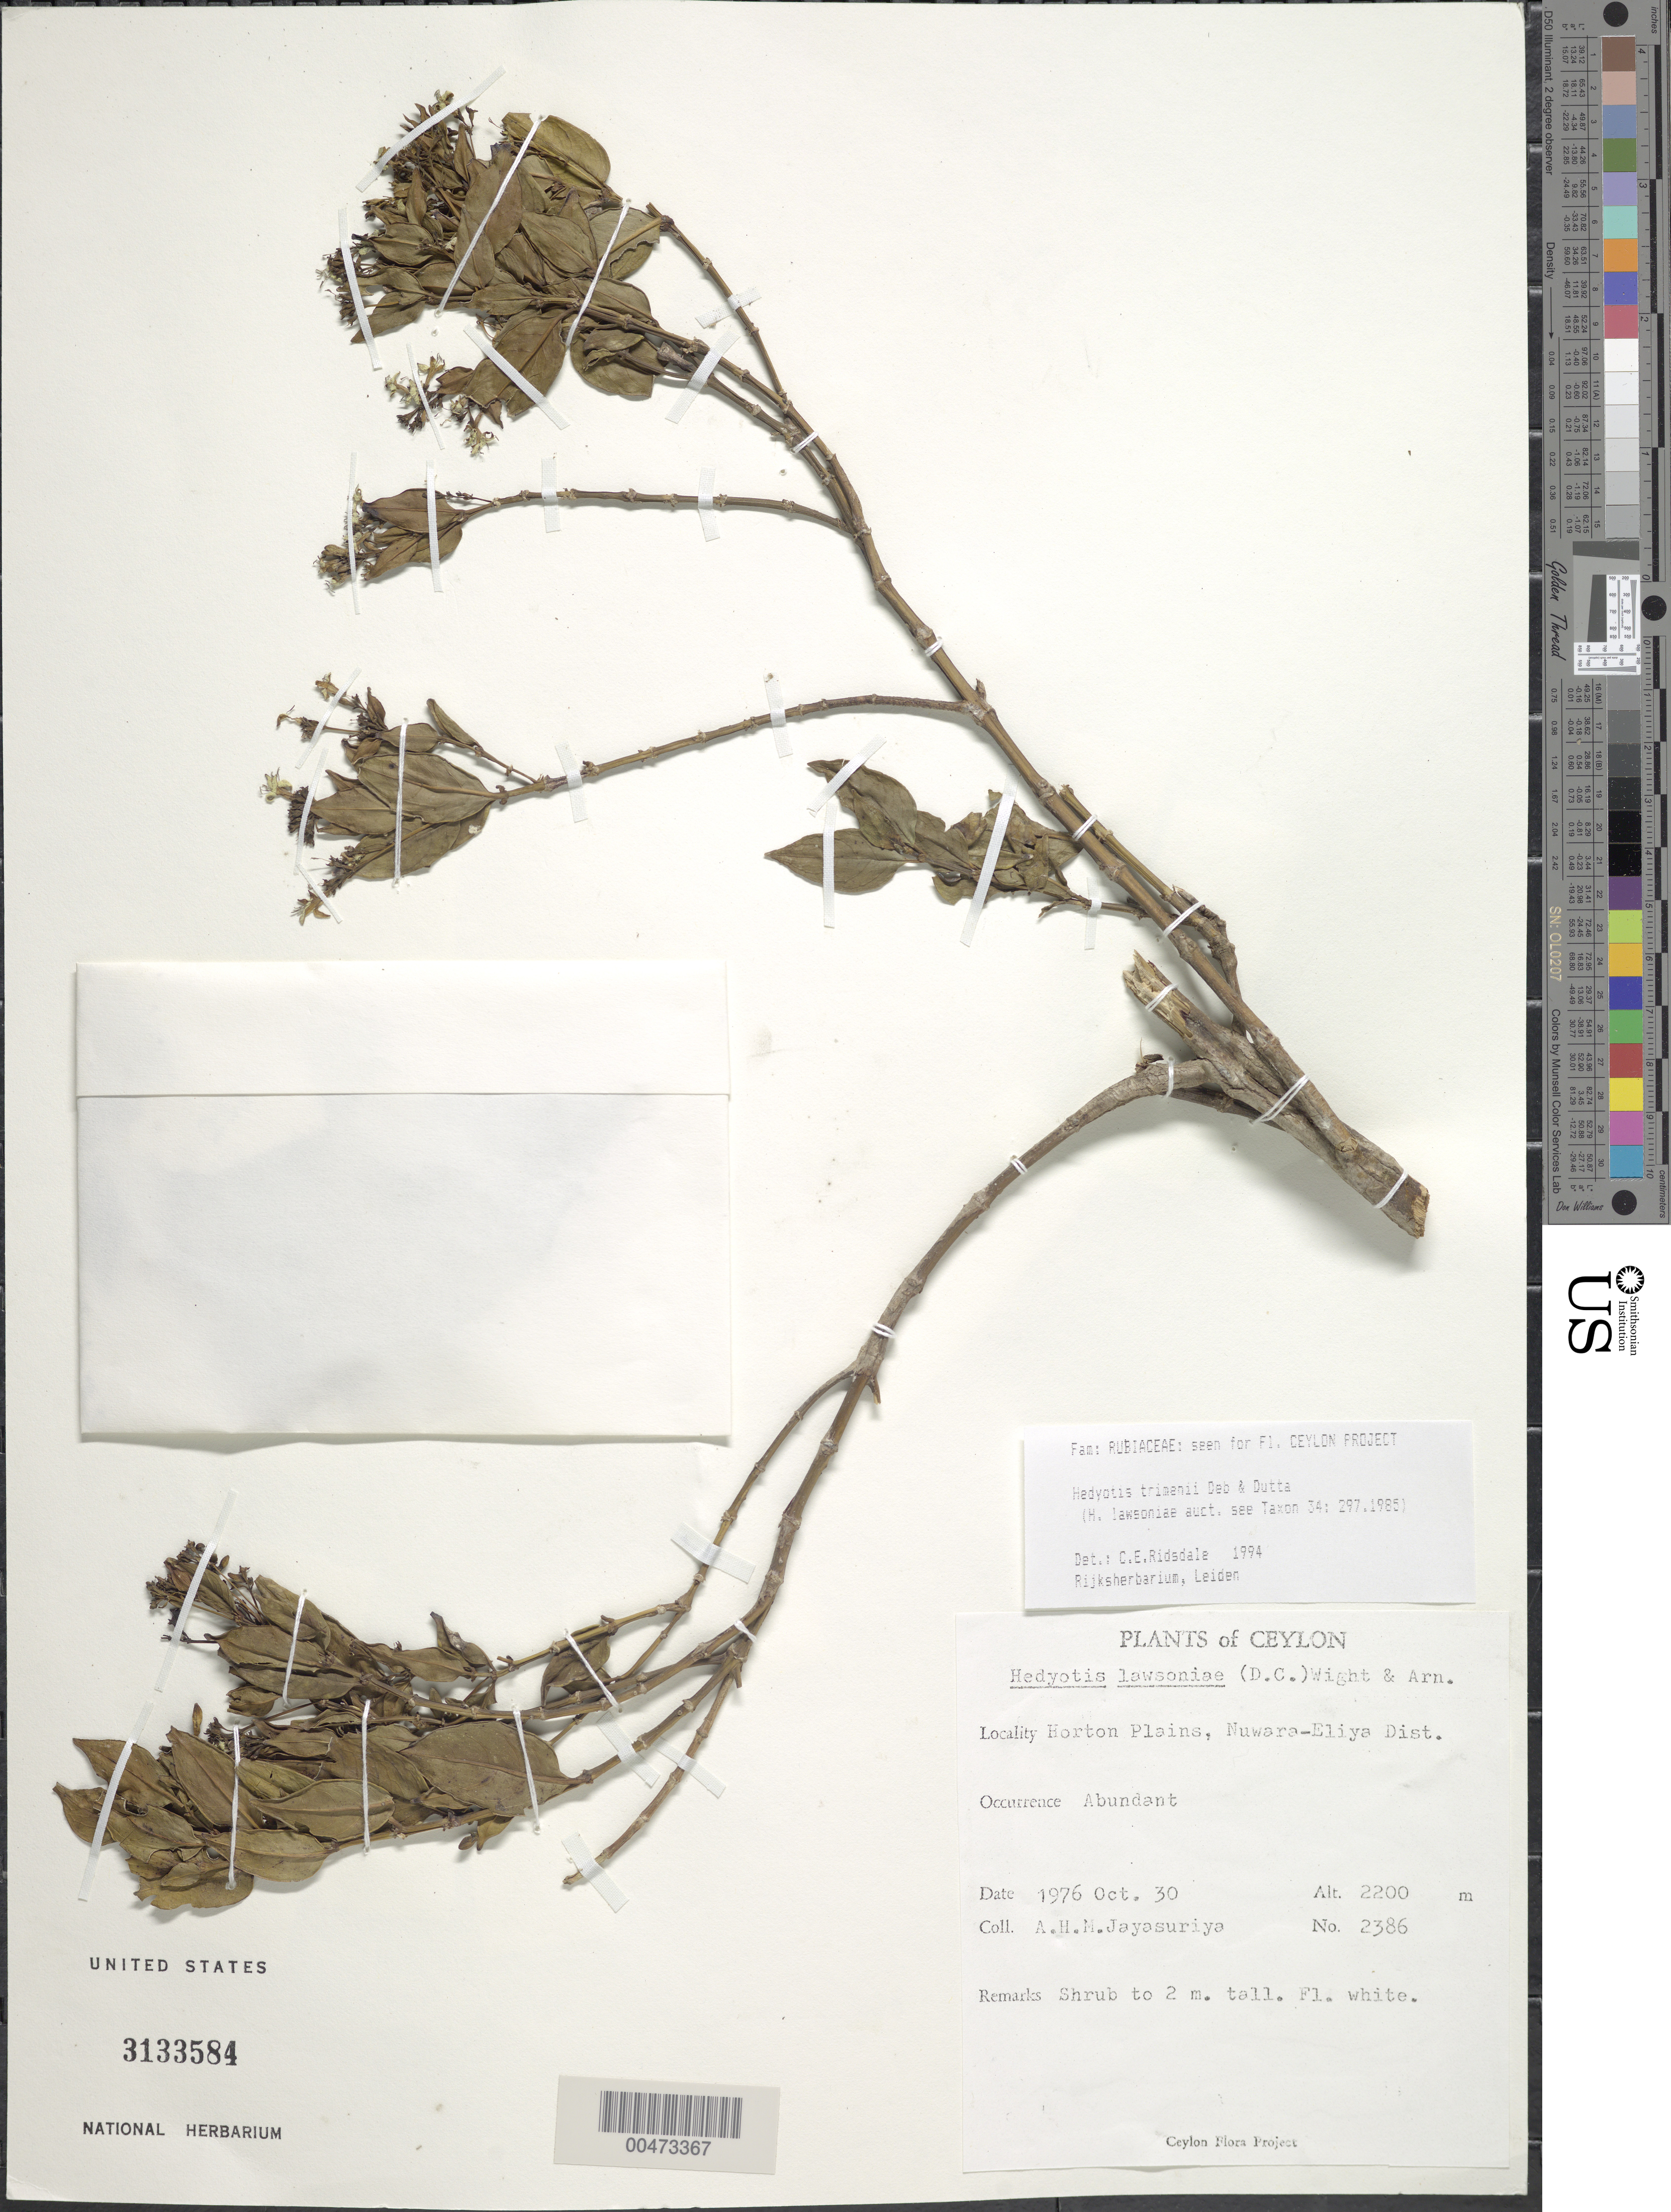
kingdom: Plantae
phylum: Tracheophyta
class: Magnoliopsida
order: Gentianales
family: Rubiaceae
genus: Hedyotis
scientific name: Hedyotis trimenii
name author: Deb & R. Dutta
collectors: A. H. Jayasuriya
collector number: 2386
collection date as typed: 30 Oct 1976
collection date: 1976-10-30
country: Sri Lanka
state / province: Central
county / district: Nuwara Eliya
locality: Horton Plains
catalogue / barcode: US 3133584